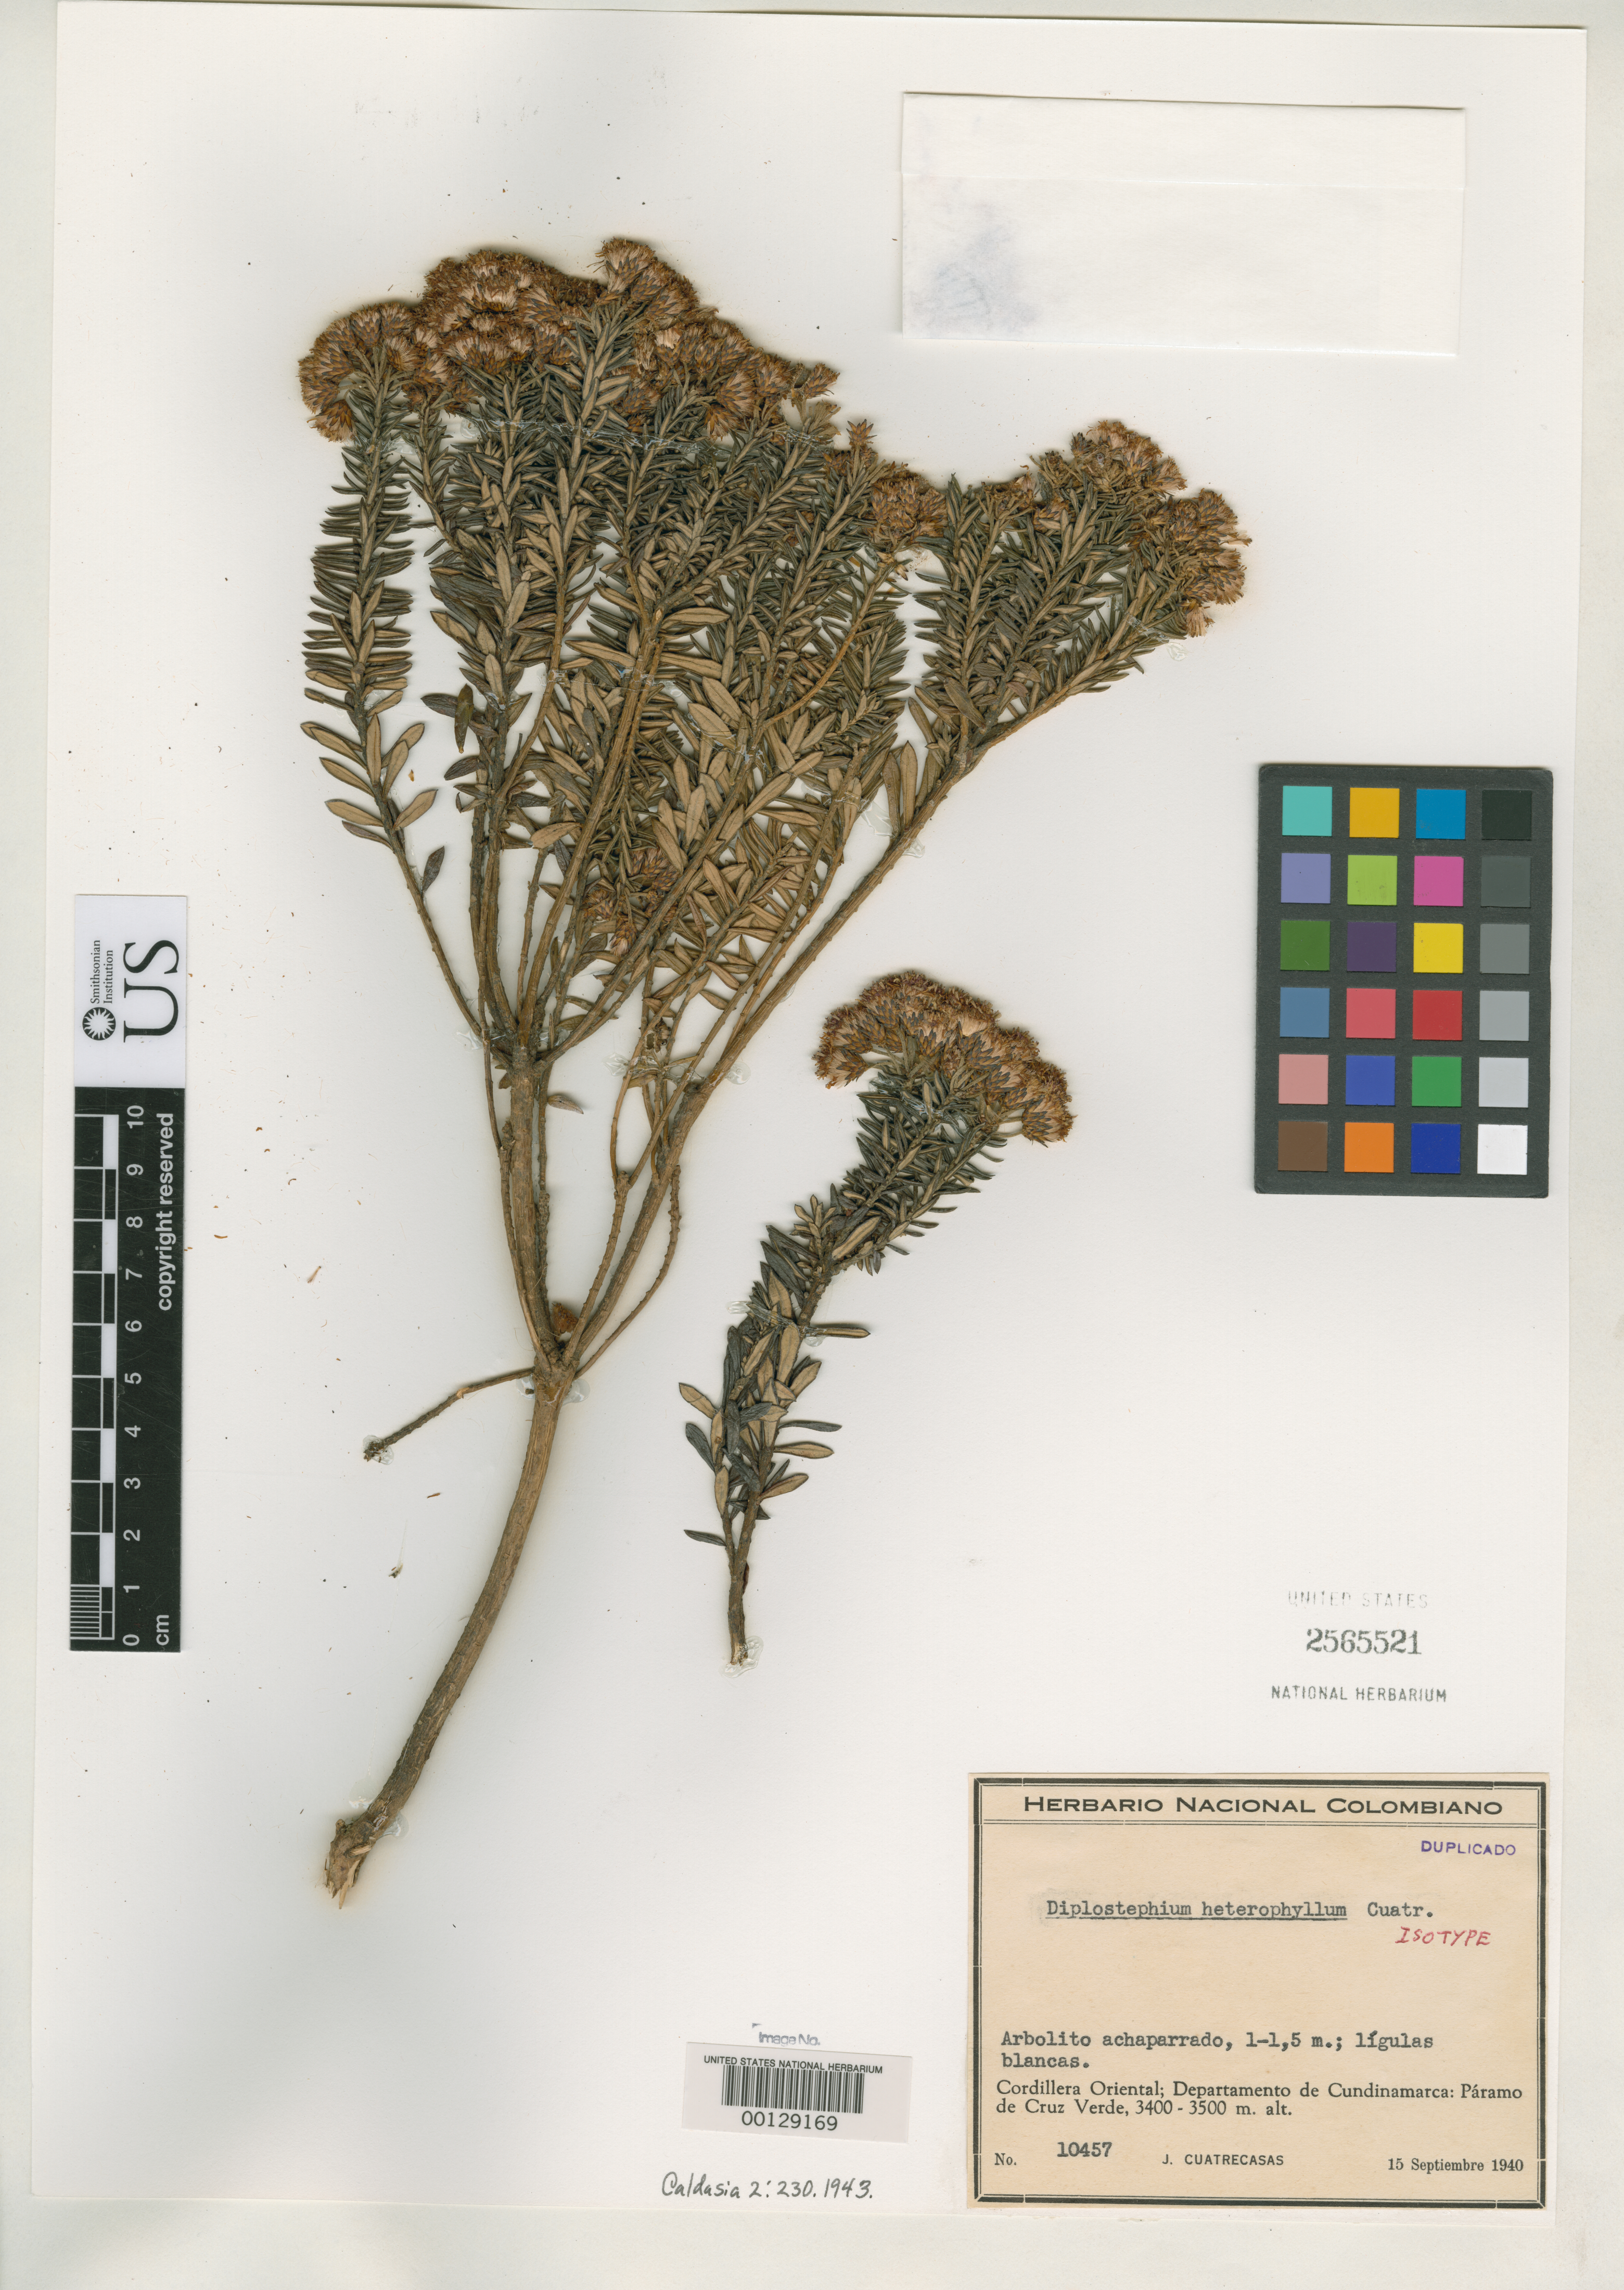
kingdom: Plantae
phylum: Tracheophyta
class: Magnoliopsida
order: Asterales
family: Asteraceae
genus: Diplostephium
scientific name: Diplostephium heterophyllum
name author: Cuatrec.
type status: Isotype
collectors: J. Cuatrecasas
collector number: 10457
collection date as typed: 15 Sep 1940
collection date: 1940-09-15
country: Colombia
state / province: Cundinamarca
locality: Páramo de Cruz Verde.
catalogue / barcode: US 2565521